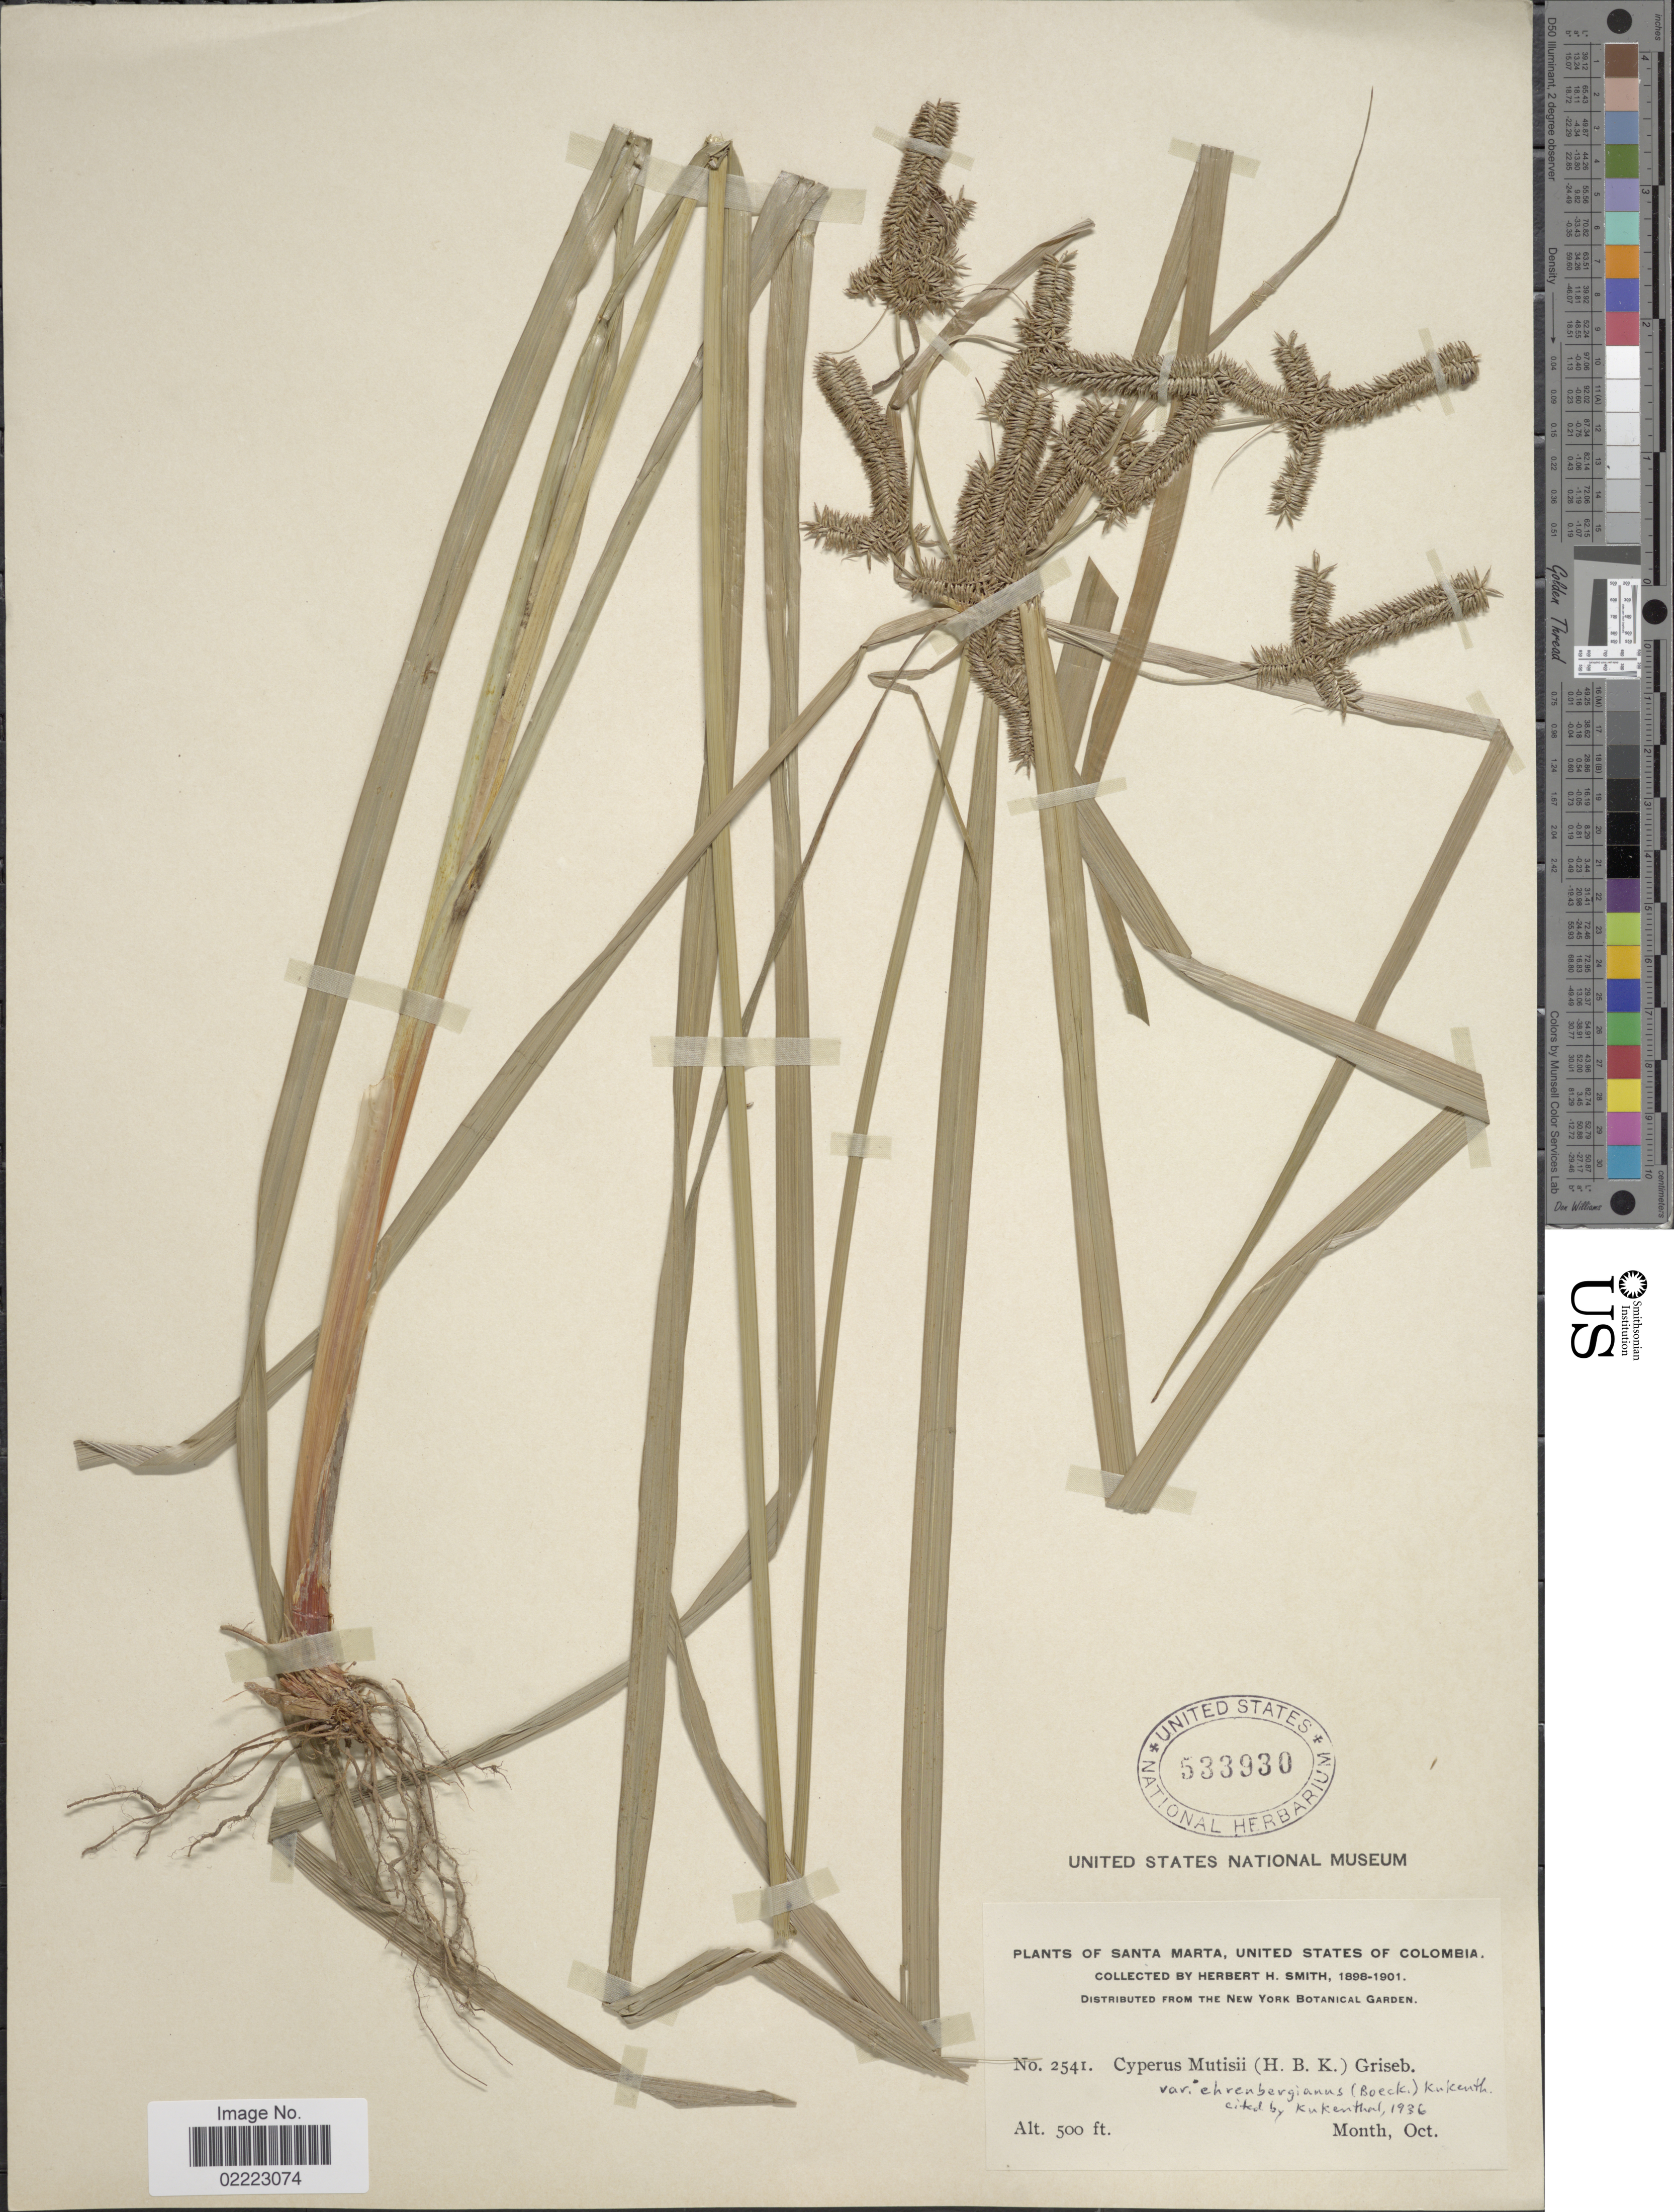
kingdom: Plantae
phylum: Tracheophyta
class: Liliopsida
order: Poales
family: Cyperaceae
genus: Cyperus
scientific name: Cyperus mutisii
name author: (Kunth) Andersson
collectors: Herbert H. Smith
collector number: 2541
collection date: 1898-10/1901-10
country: Colombia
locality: Santa Marta, United States of Colombia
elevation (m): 152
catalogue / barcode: US 533930